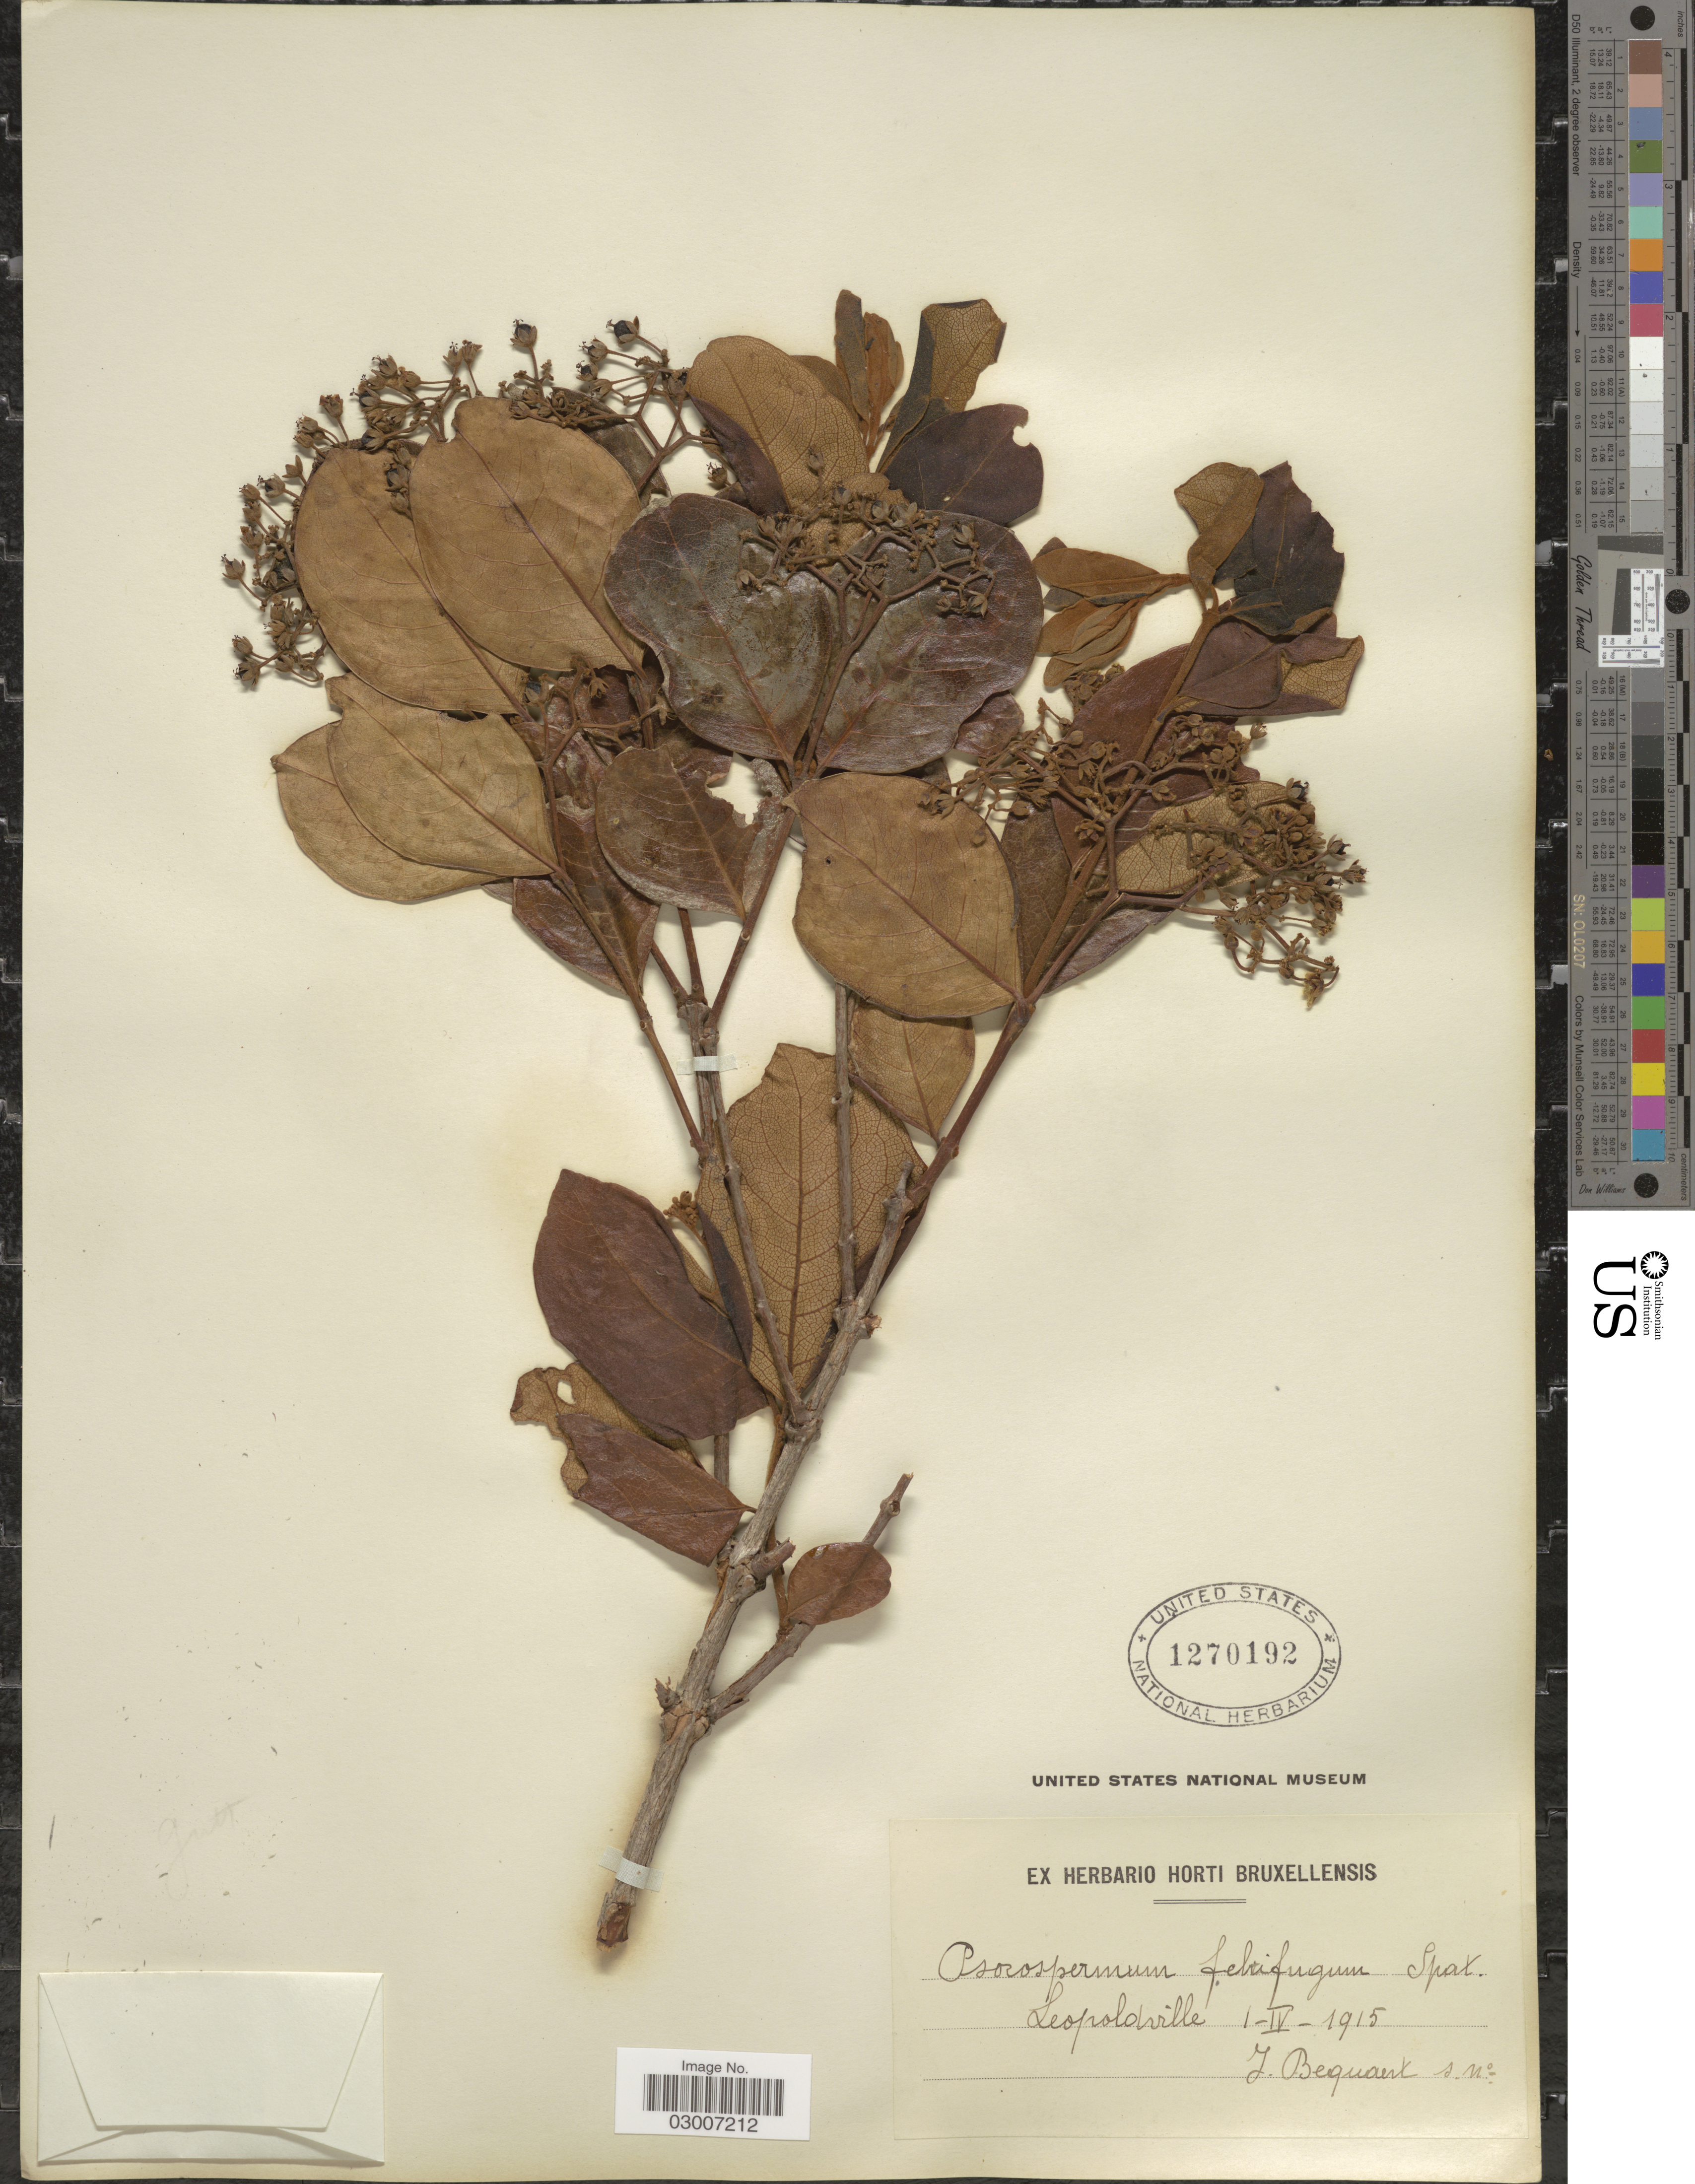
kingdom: Plantae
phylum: Tracheophyta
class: Magnoliopsida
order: Malpighiales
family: Hypericaceae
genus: Psorospermum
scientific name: Psorospermum febrifugum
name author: Spach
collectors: J. Bequaert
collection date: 1915-04-01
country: Congo, Democratic Republic of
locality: Leopoldville.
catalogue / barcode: US 1270192